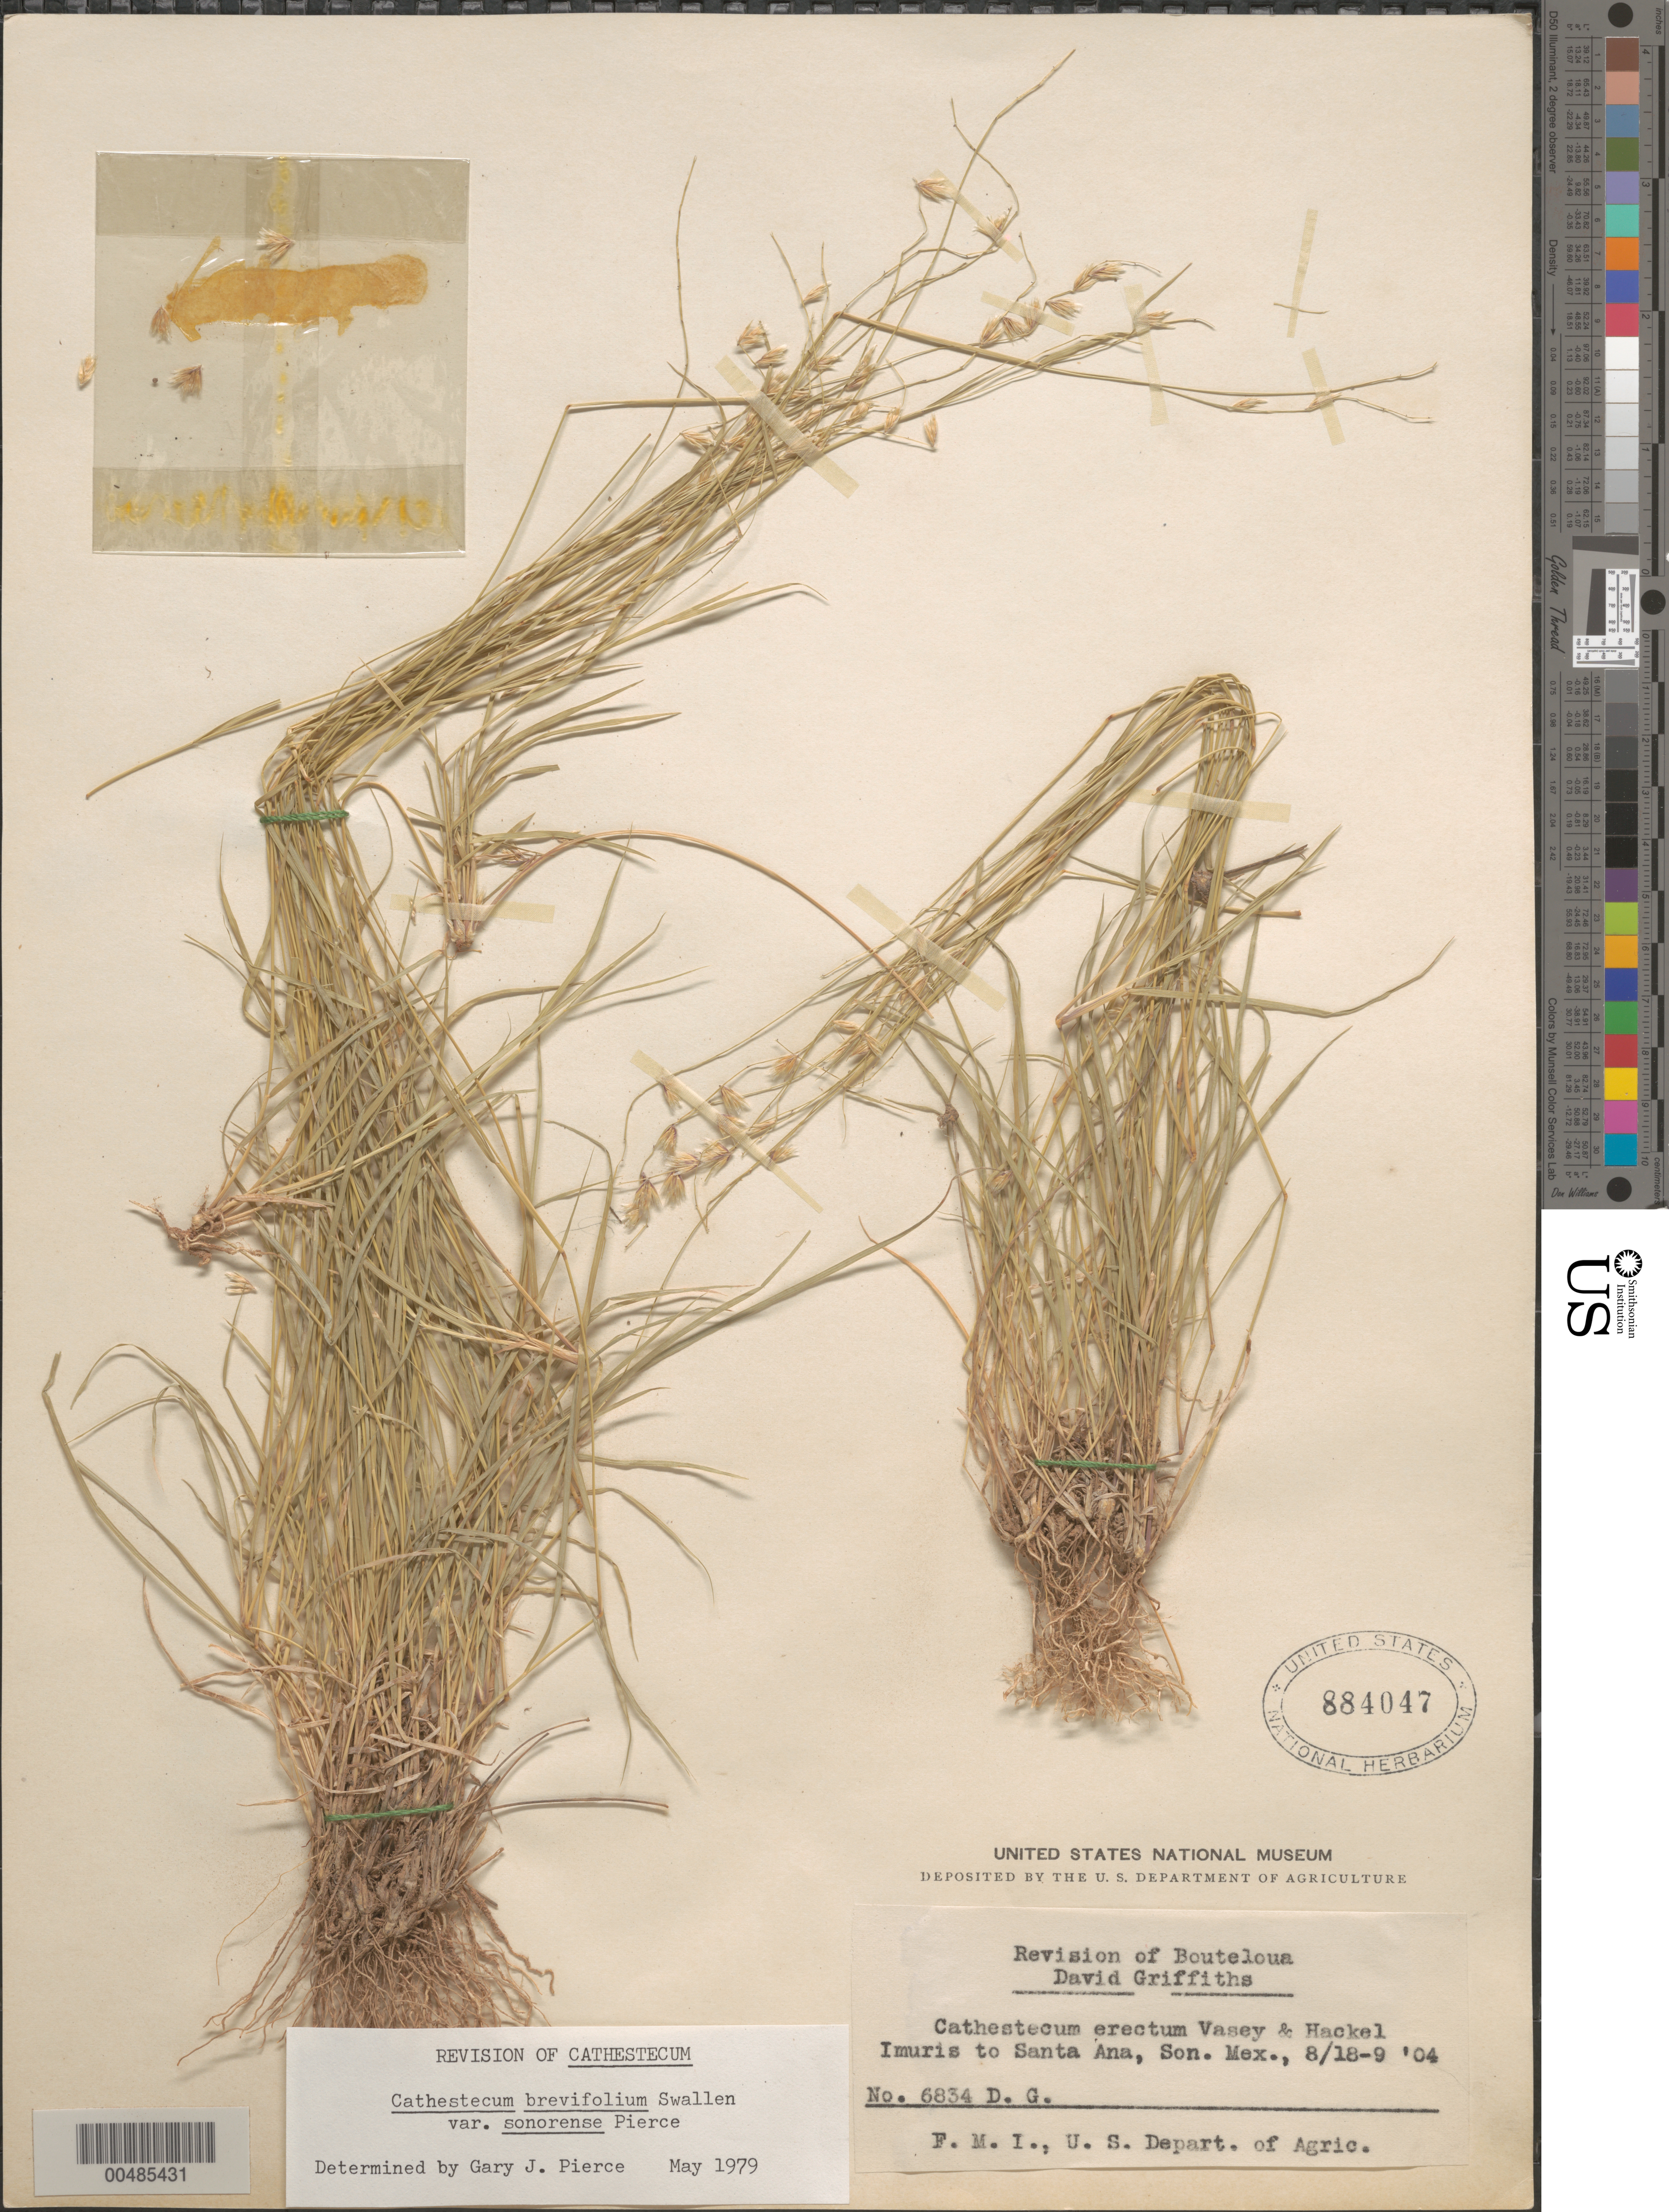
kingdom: Plantae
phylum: Tracheophyta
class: Liliopsida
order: Poales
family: Poaceae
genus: Cathestecum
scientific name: Cathestecum brevifolium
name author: Swallen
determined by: Pierce, G. J.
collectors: D. Griffiths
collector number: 6834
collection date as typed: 18 Aug 1904 to 19 Aug 1904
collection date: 1904-08-18/1904-08-19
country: Mexico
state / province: Sonora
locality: Imuris to Santa Ana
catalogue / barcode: US 884047